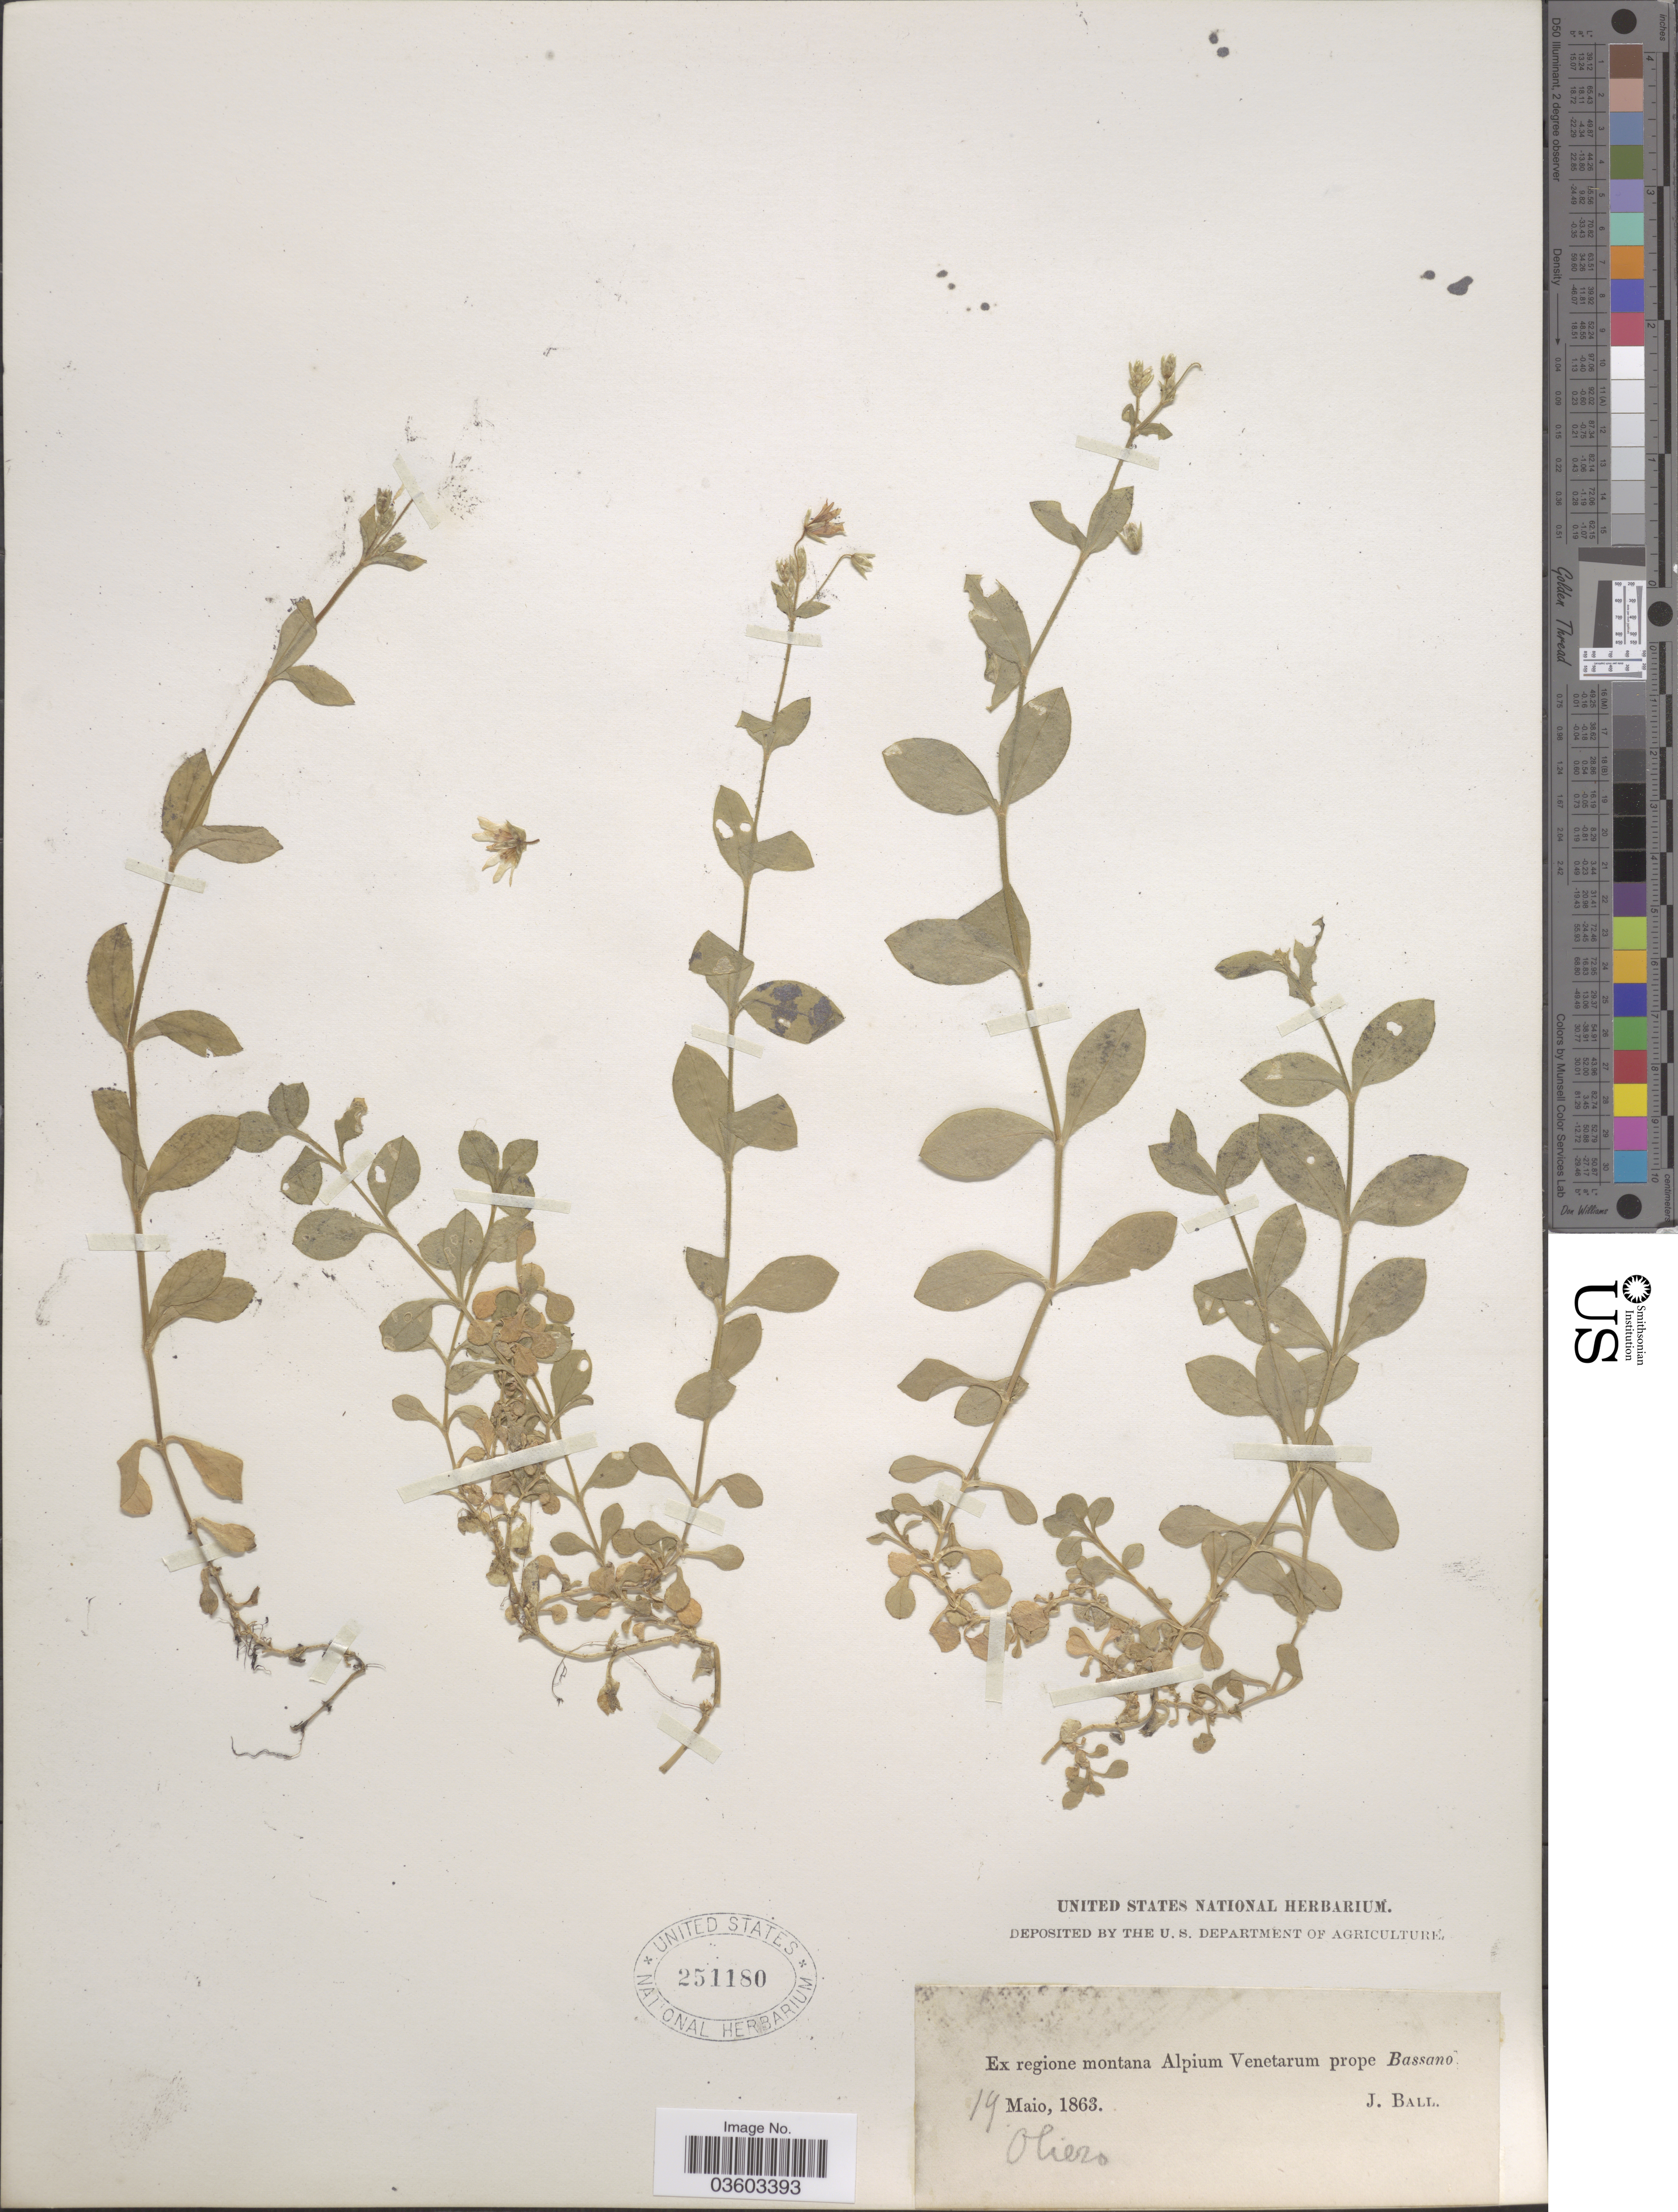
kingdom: Plantae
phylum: Tracheophyta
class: Magnoliopsida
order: Caryophyllales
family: Caryophyllaceae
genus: Cerastium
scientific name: Cerastium sp.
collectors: J. Ball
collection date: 1863-05-19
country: Italy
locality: Ex regione montana Alpium Venetarum prope Bassano. Oliero.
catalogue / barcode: US 251180